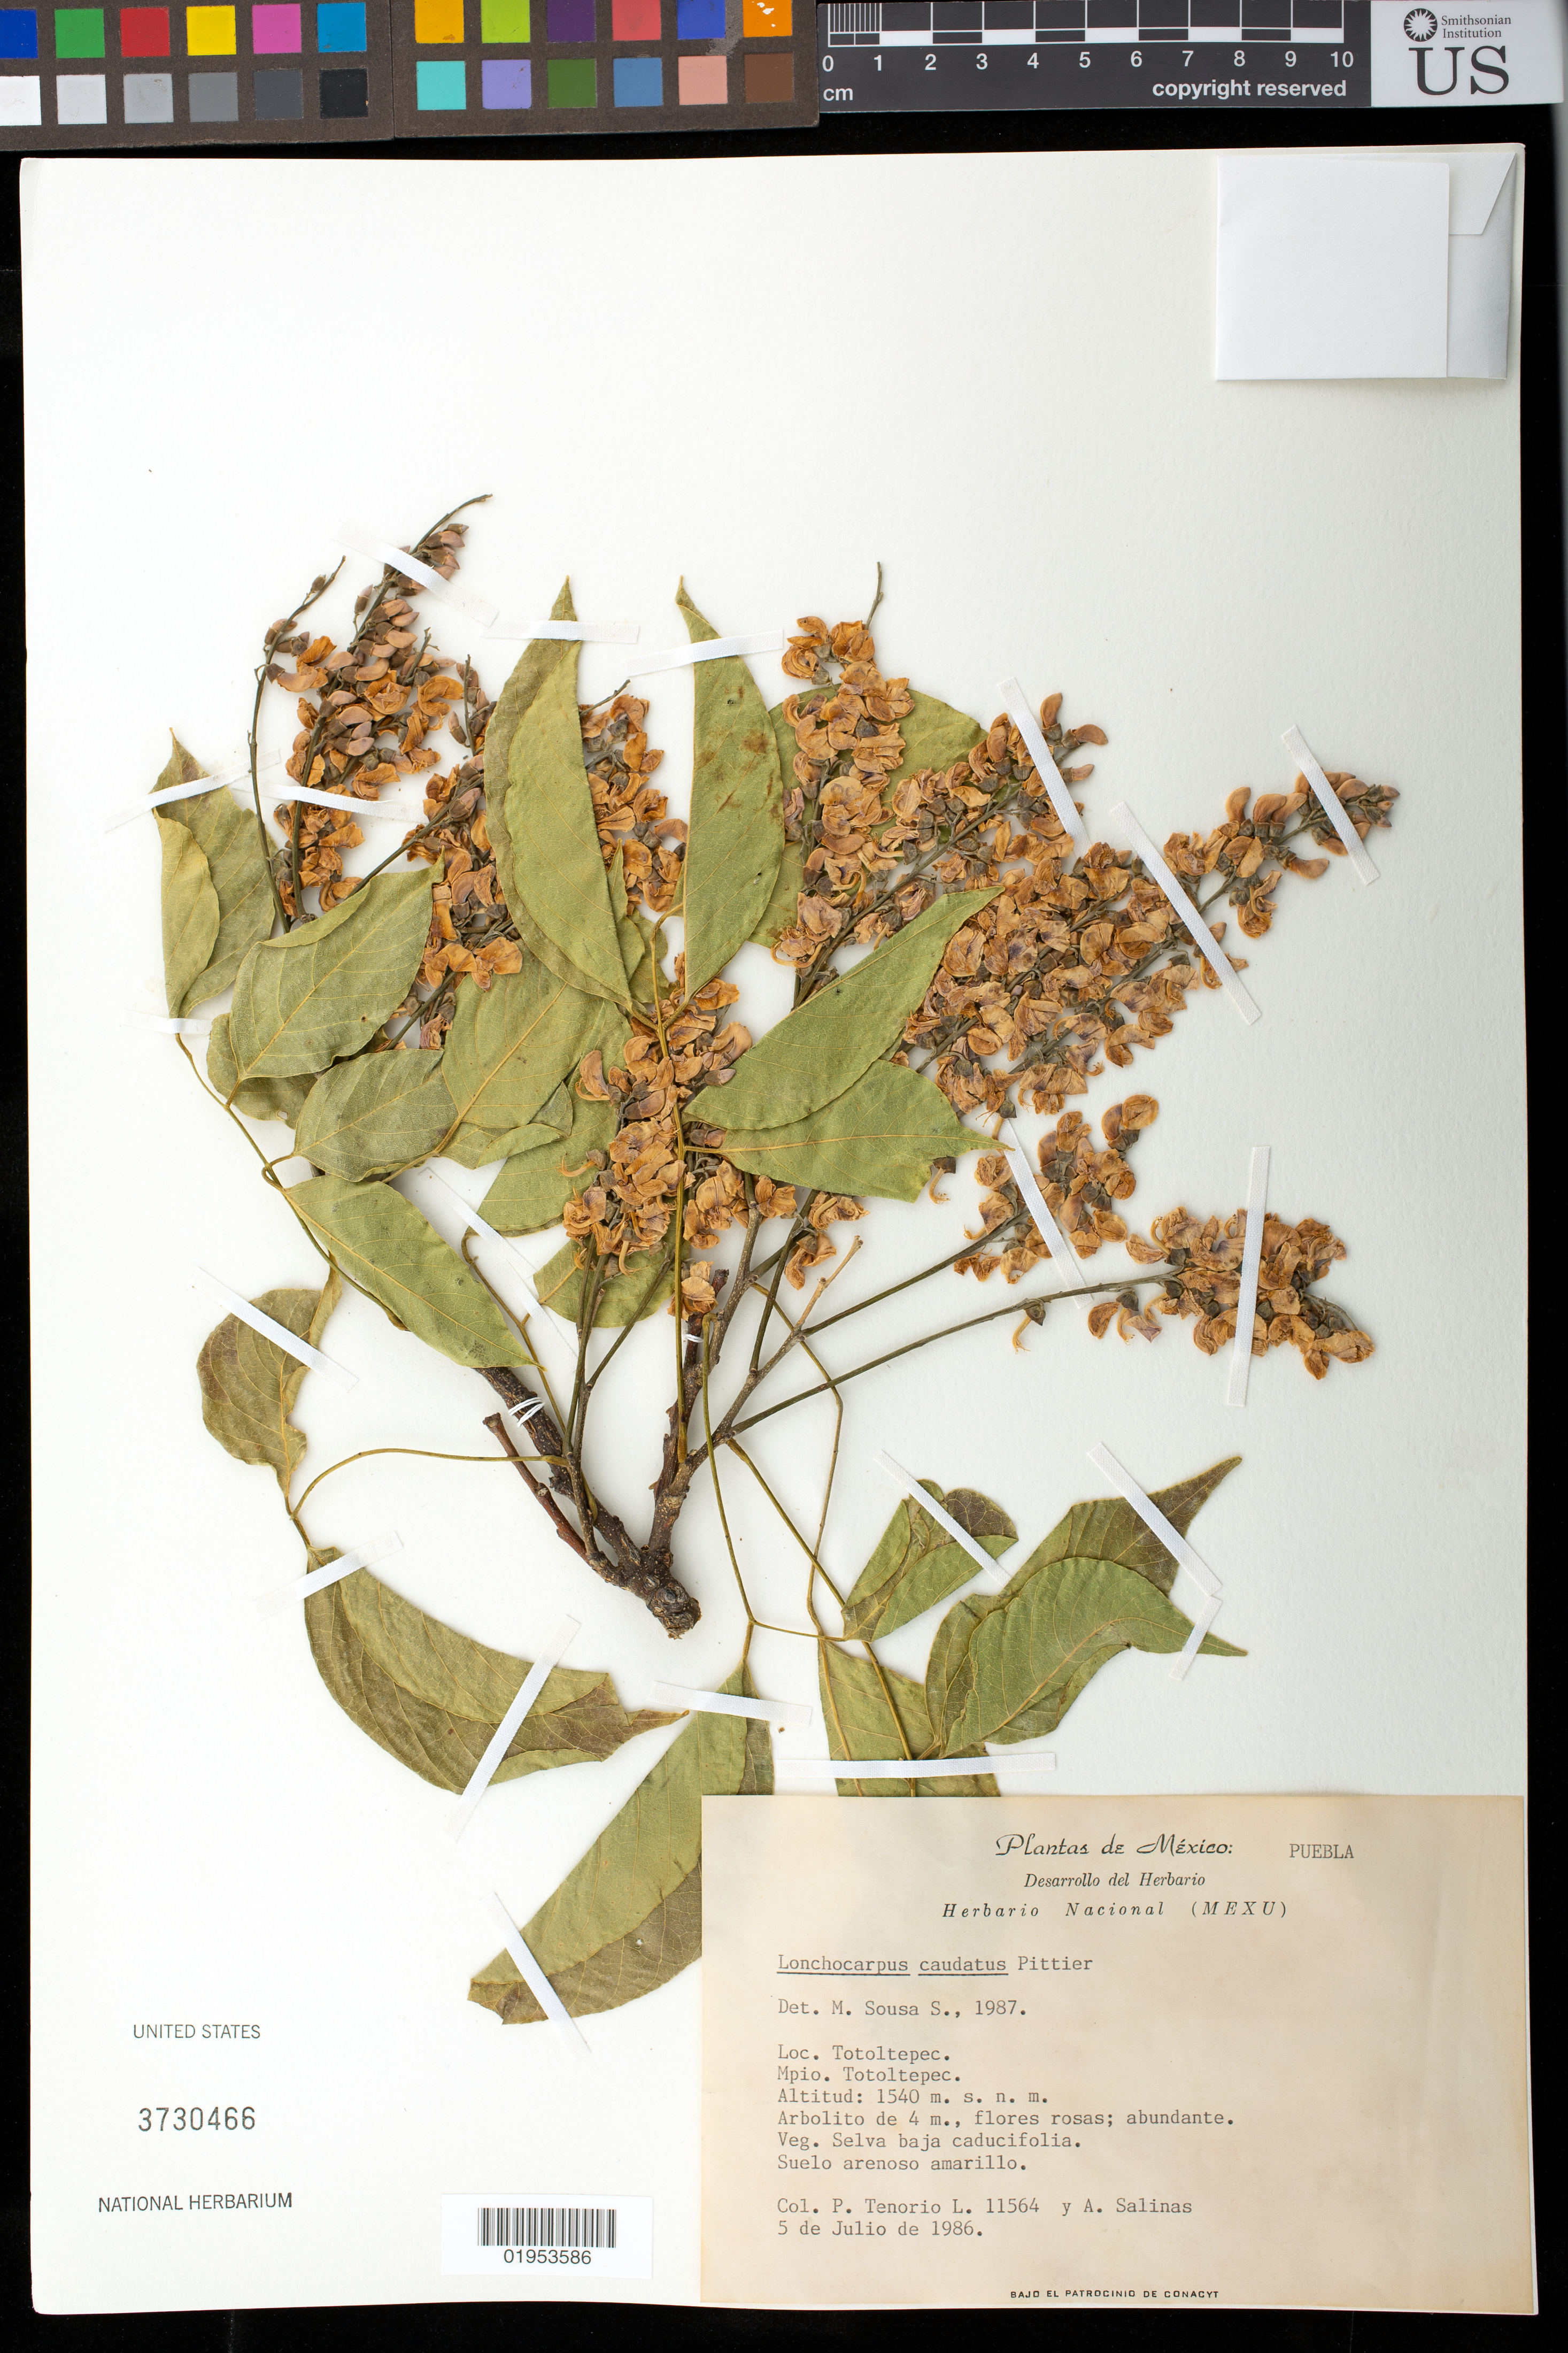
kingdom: Plantae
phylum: Tracheophyta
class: Magnoliopsida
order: Fabales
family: Fabaceae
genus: Lonchocarpus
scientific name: Lonchocarpus caudatus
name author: Pittier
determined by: Sousa S., Mario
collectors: P. Tenorio L. & A. Salinas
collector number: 11564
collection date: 1986-07-05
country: Mexico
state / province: Puebla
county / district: Totoltepec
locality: Totoltepec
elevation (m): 1540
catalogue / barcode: US 3730466